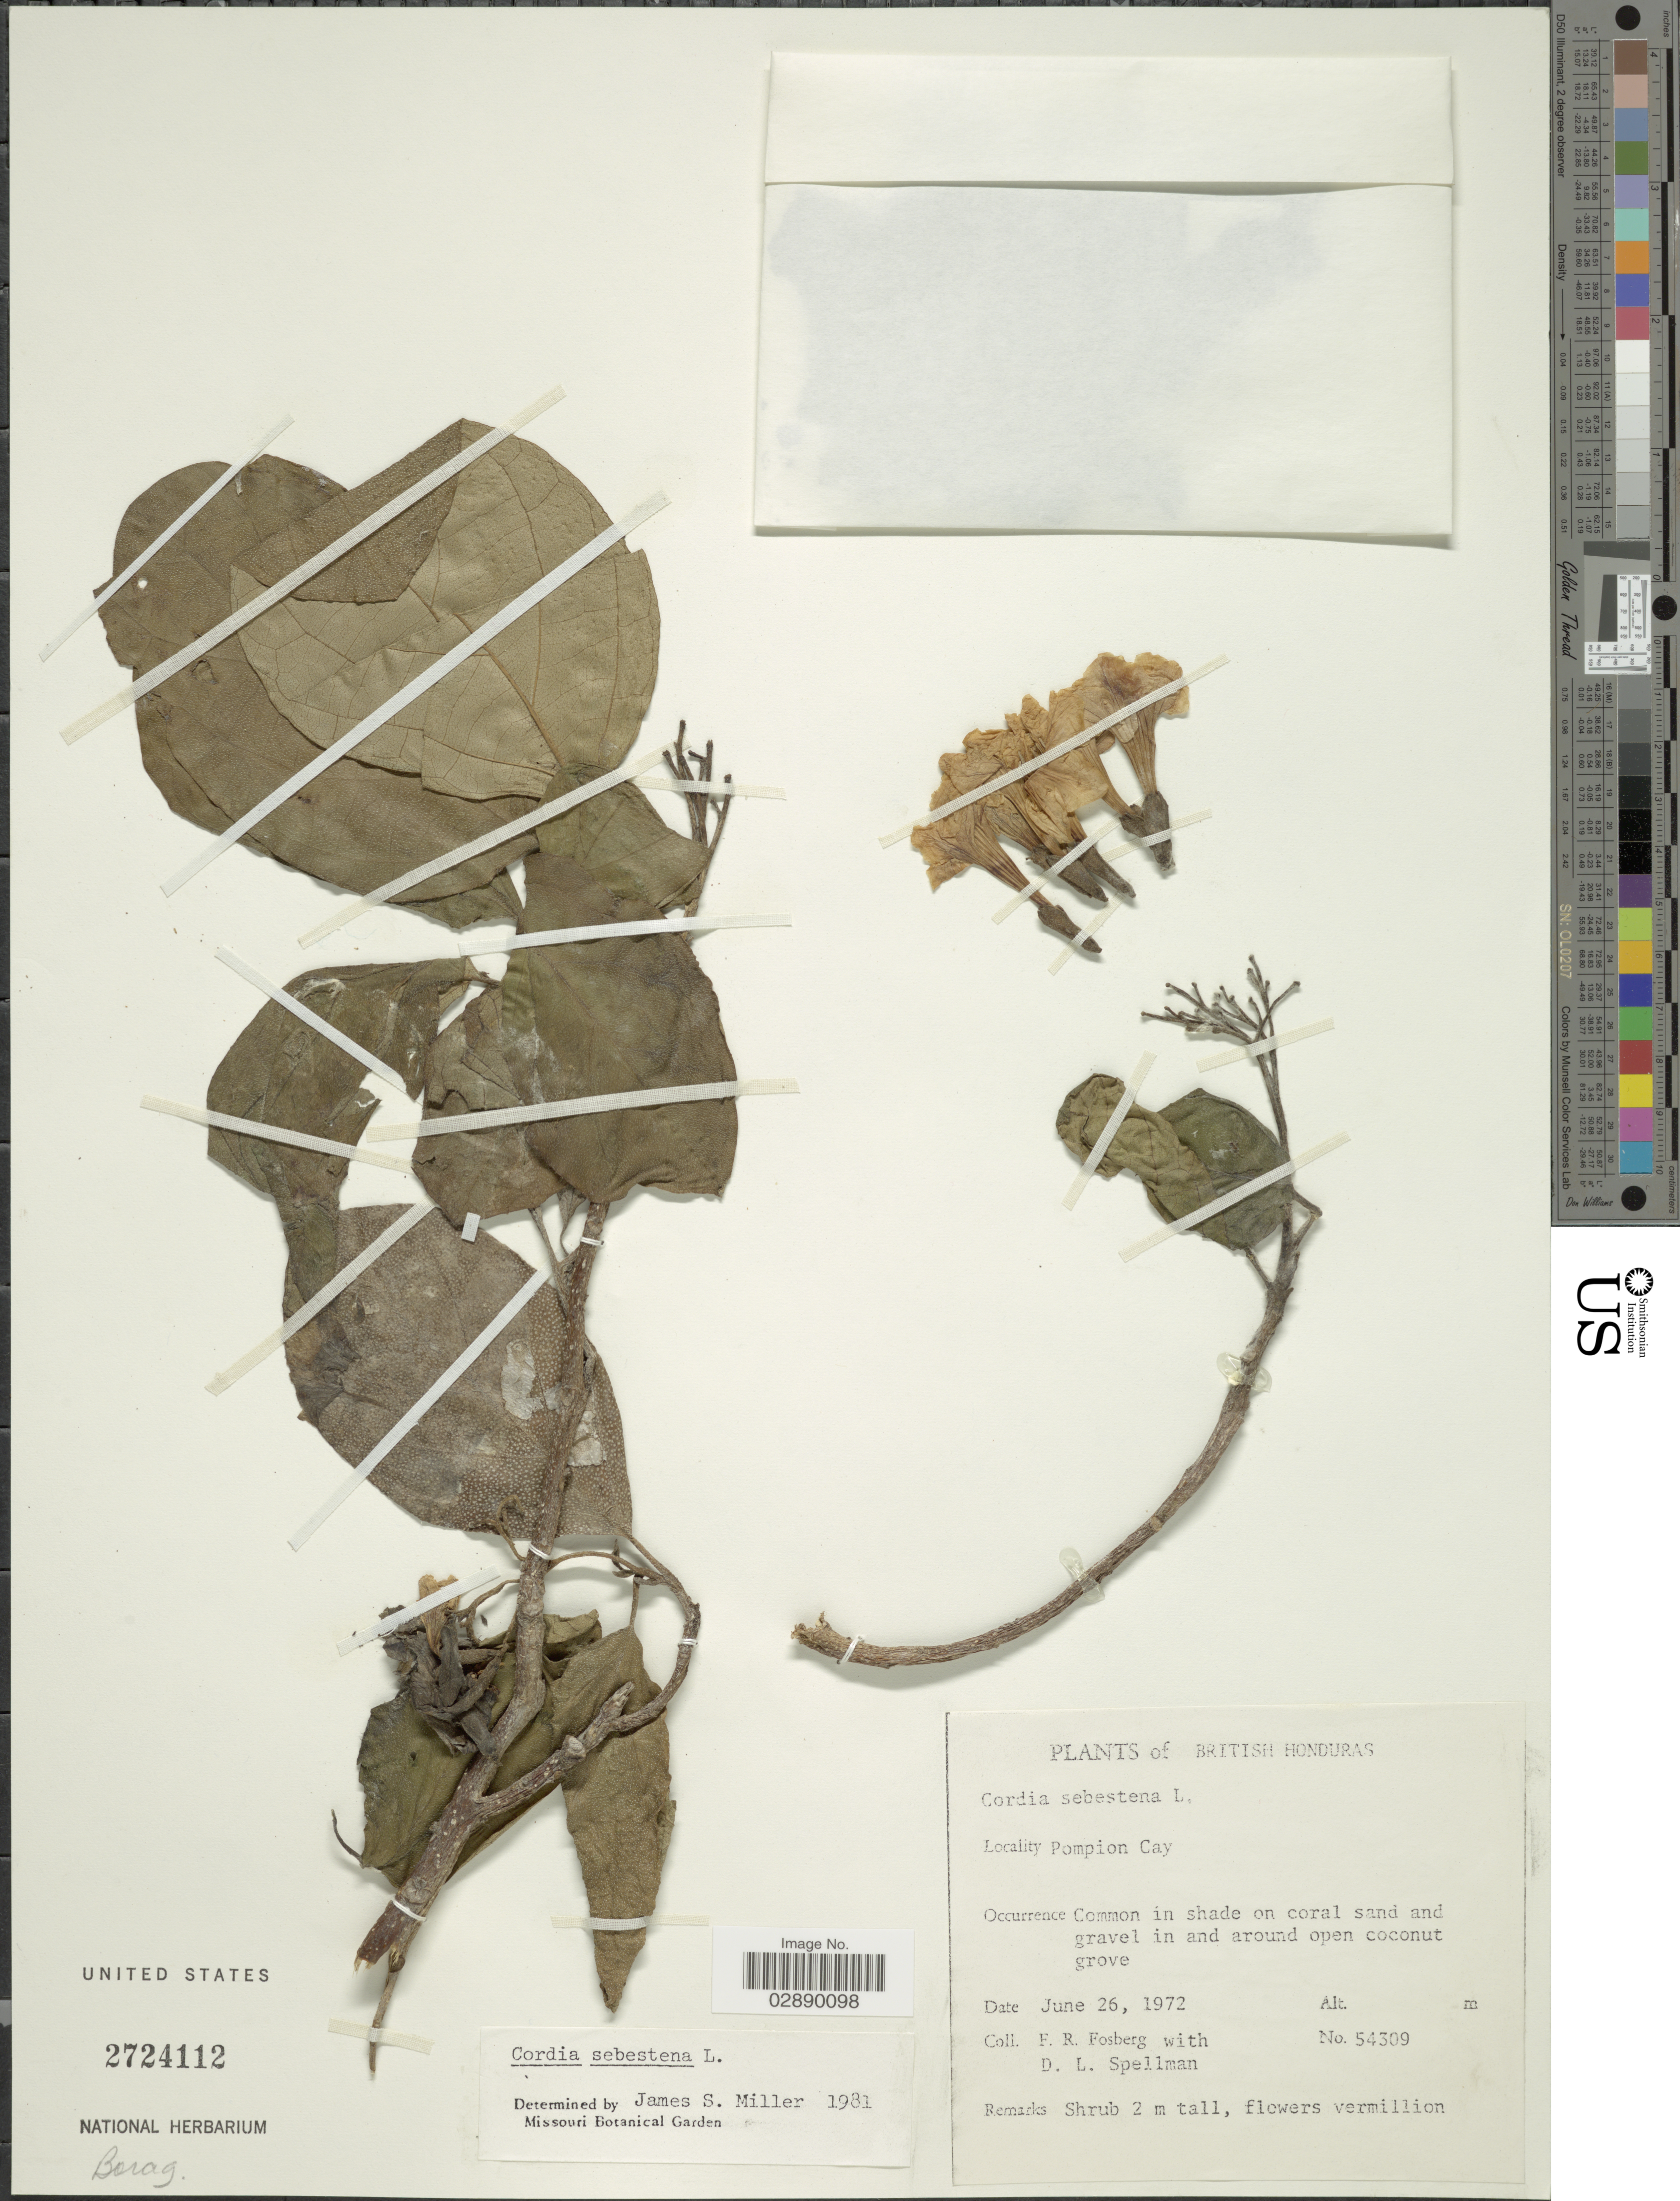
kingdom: Plantae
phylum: Tracheophyta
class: Magnoliopsida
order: Boraginales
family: Cordiaceae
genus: Cordia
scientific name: Cordia sebestena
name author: L.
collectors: F. R. Fosberg & D. L. Spellman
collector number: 54309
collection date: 1972-06-26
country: Belize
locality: British Honduras. Pompion Cay.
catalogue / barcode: US 2724112